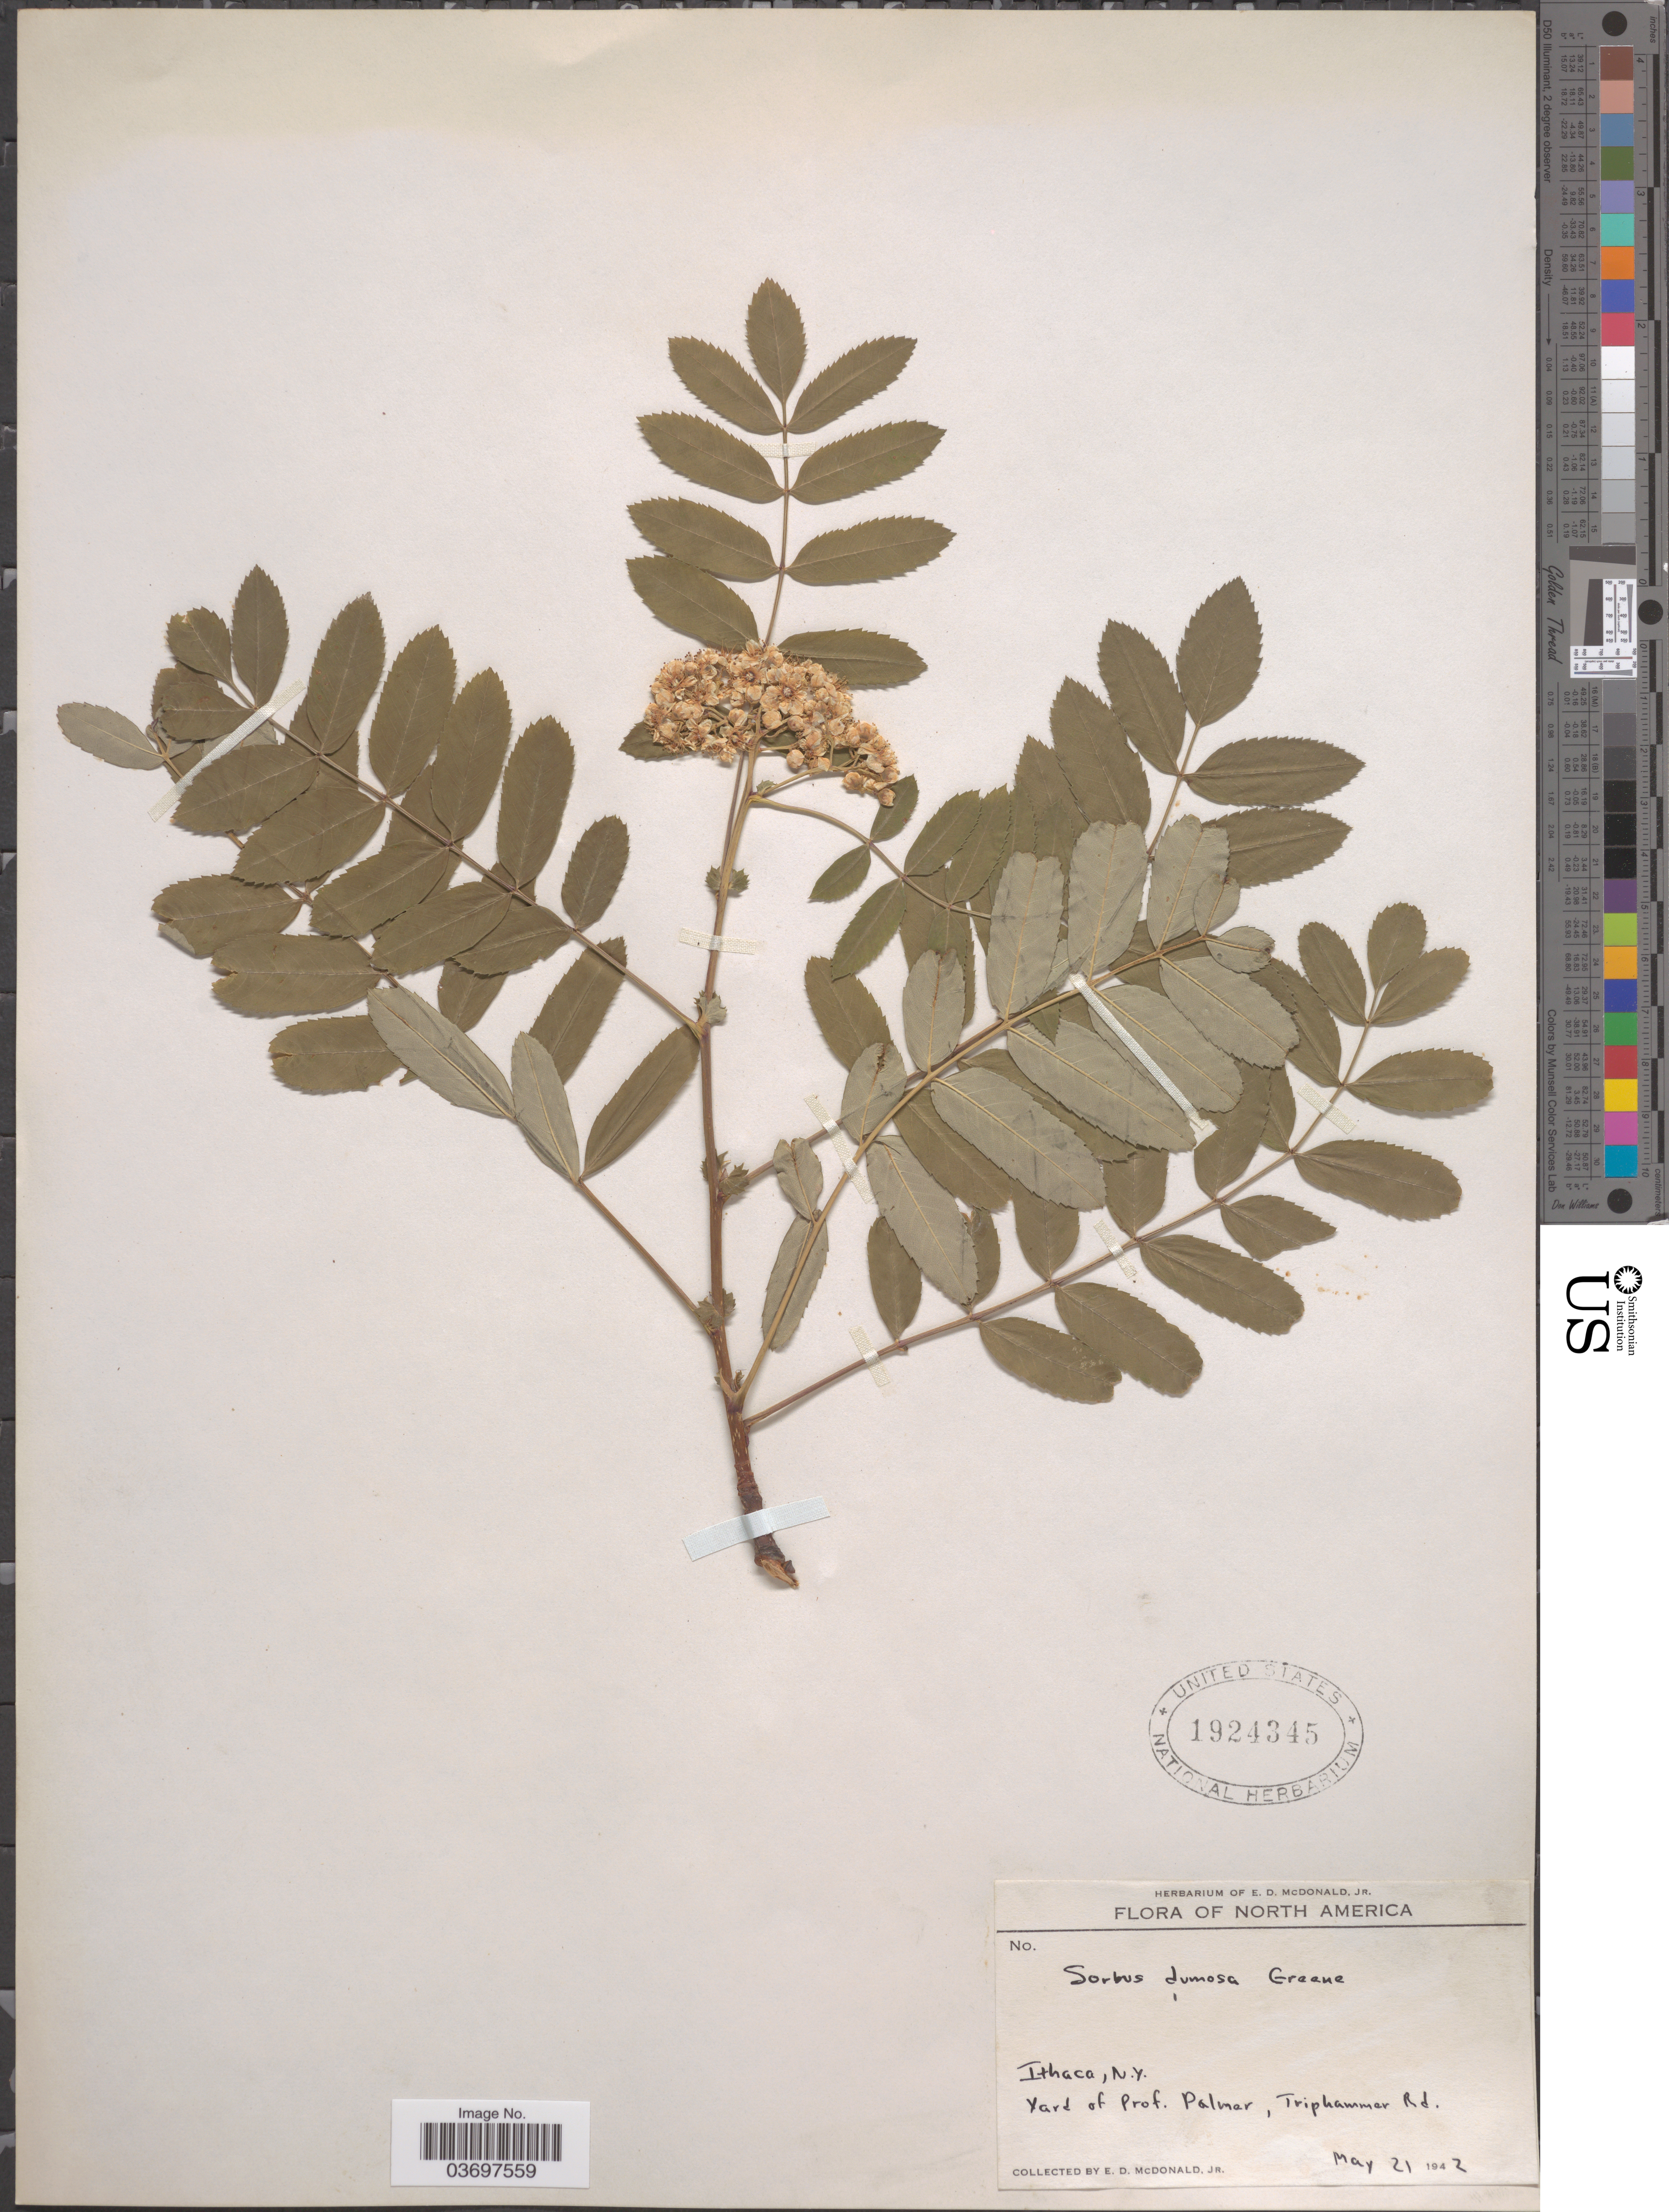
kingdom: Plantae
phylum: Tracheophyta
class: Magnoliopsida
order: Rosales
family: Rosaceae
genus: Sorbus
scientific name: Sorbus dumosa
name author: Greene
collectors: E. D. McDonald Jr.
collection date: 1942-05-21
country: United States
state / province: New York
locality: Ithaca. Yard of Prof. Palmer, Triphammer Rd.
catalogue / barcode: US 1924345